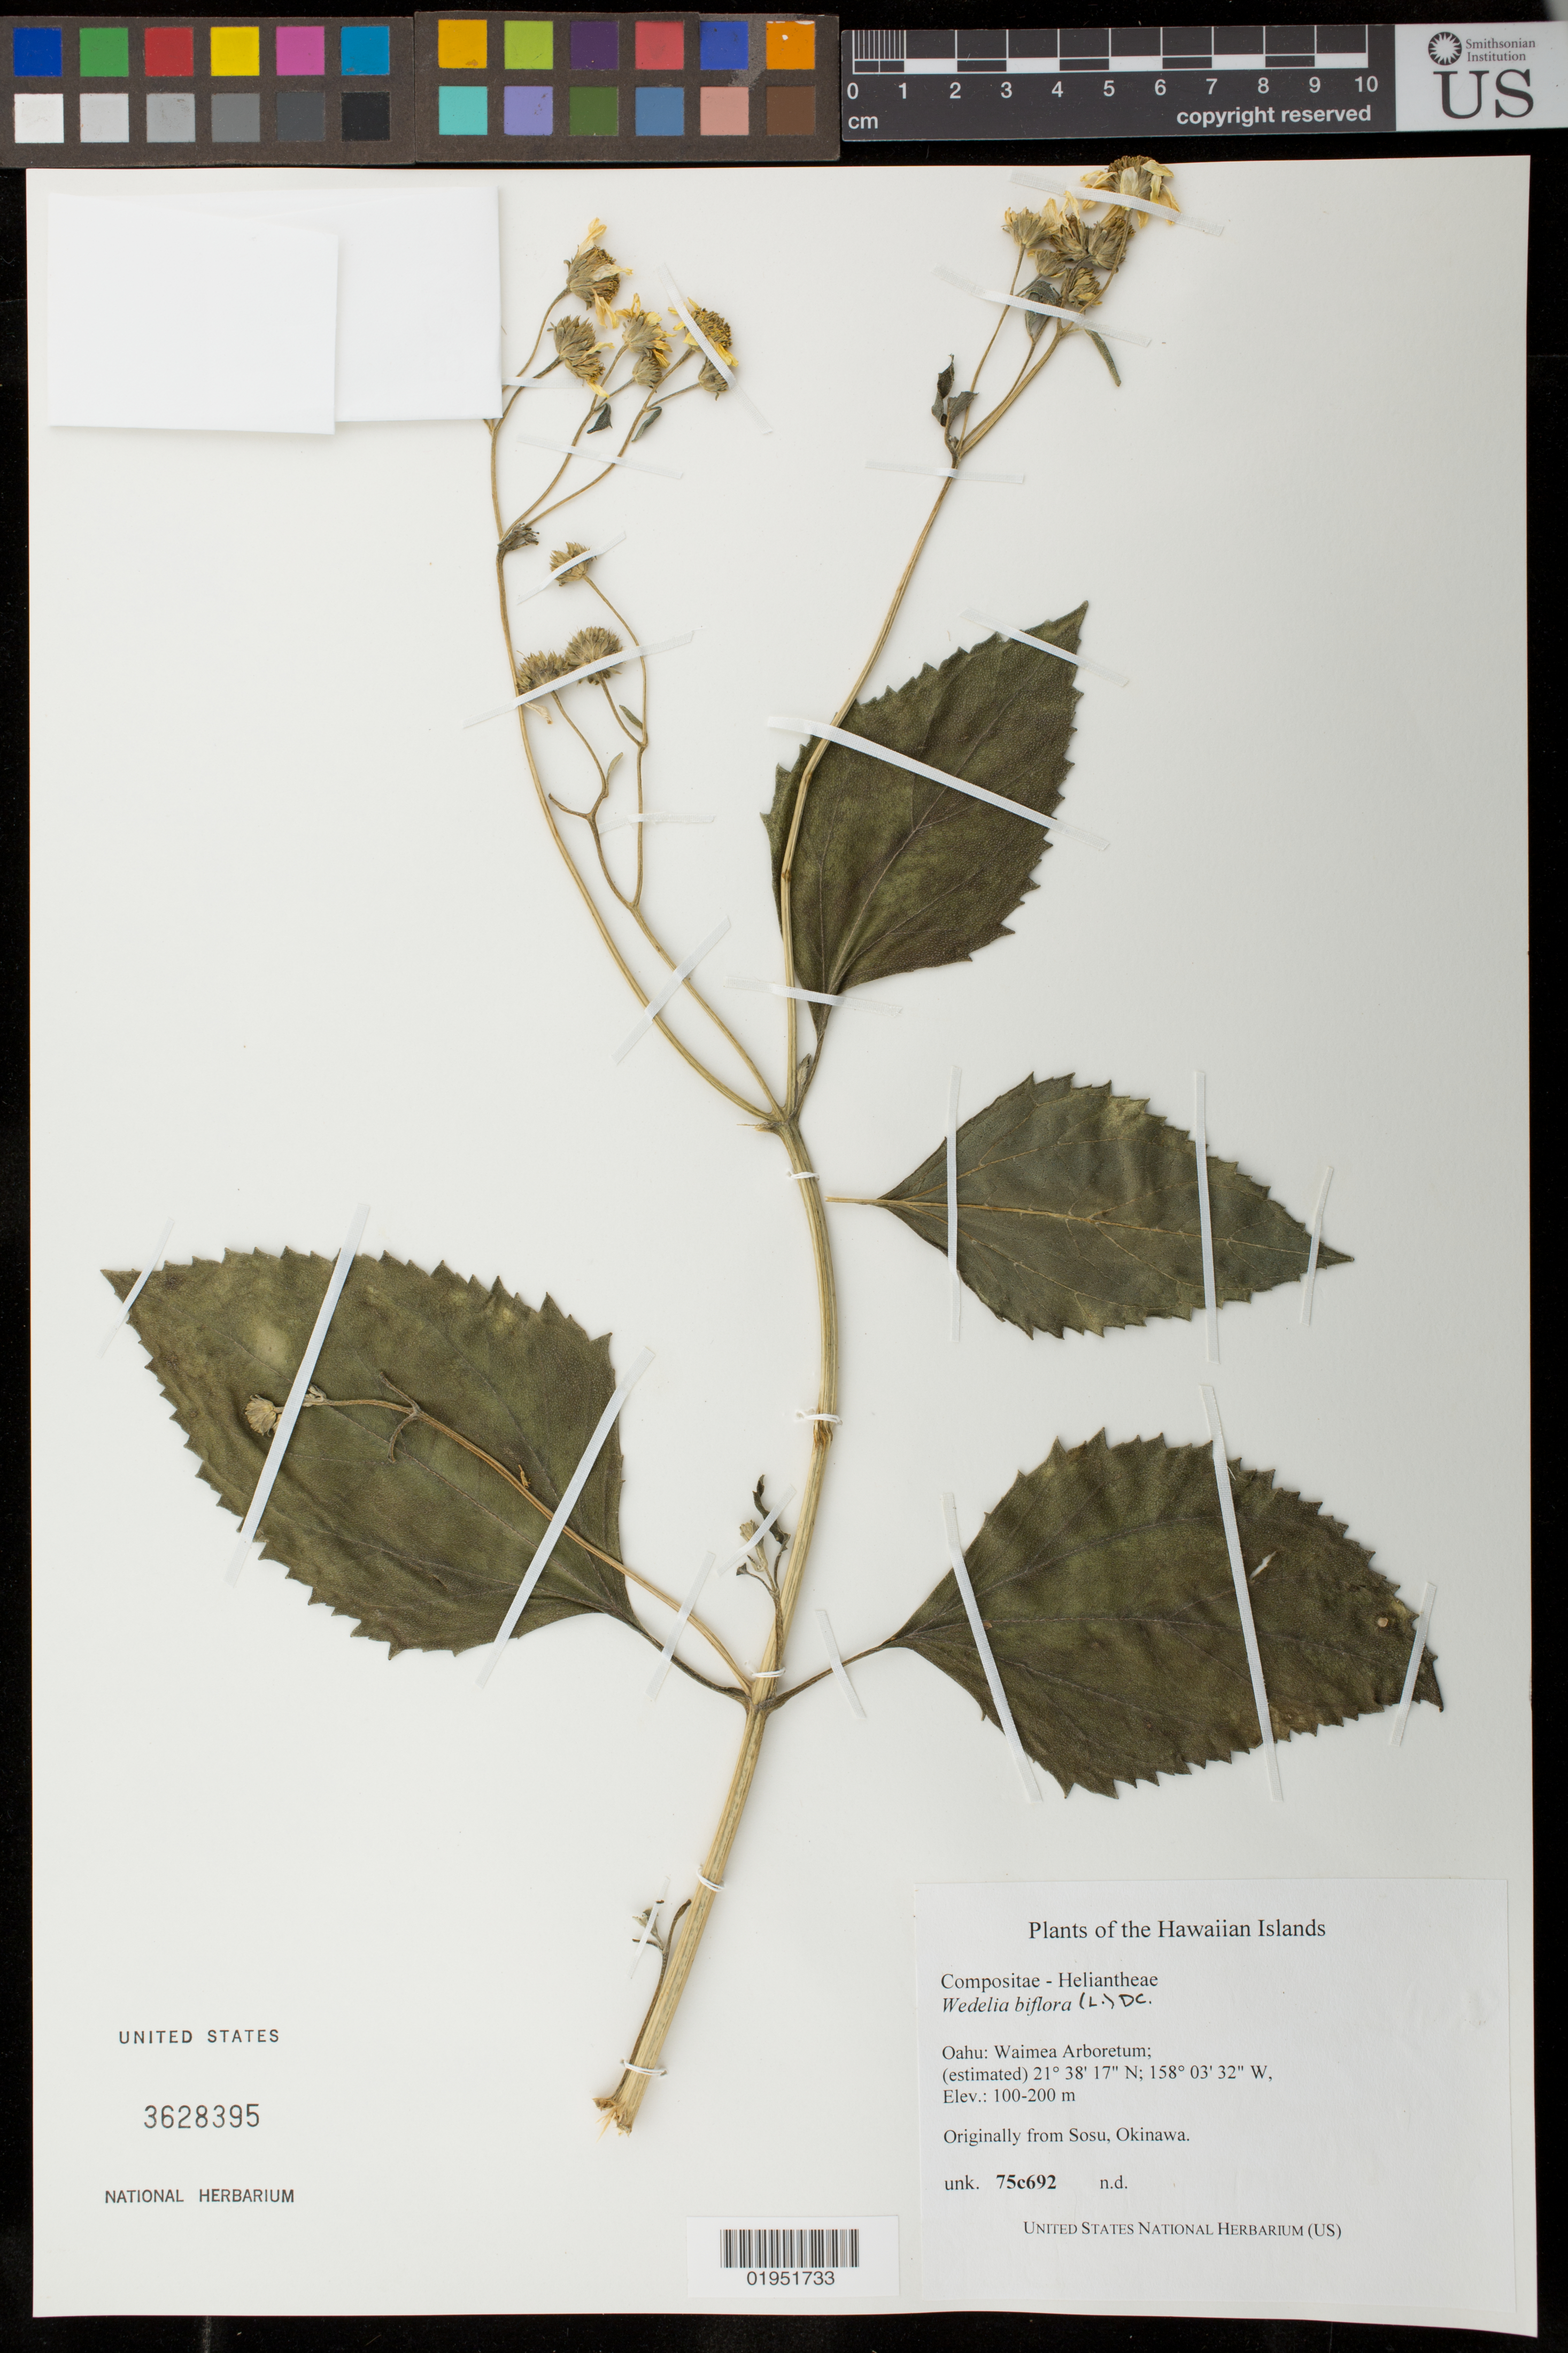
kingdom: Plantae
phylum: Tracheophyta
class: Magnoliopsida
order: Asterales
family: Asteraceae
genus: Wollastonia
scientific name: Wollastonia biflora var. ryukyuensis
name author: (H. Koyama) Orchard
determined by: Wagner, W. L., (BOT), Smithsonian Institution - National Museum of Natural History (UNITED STATES)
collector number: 75c692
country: United States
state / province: Hawaii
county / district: Honolulu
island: Oahu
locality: Waimea Arboretum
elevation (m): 100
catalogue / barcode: US 3628395